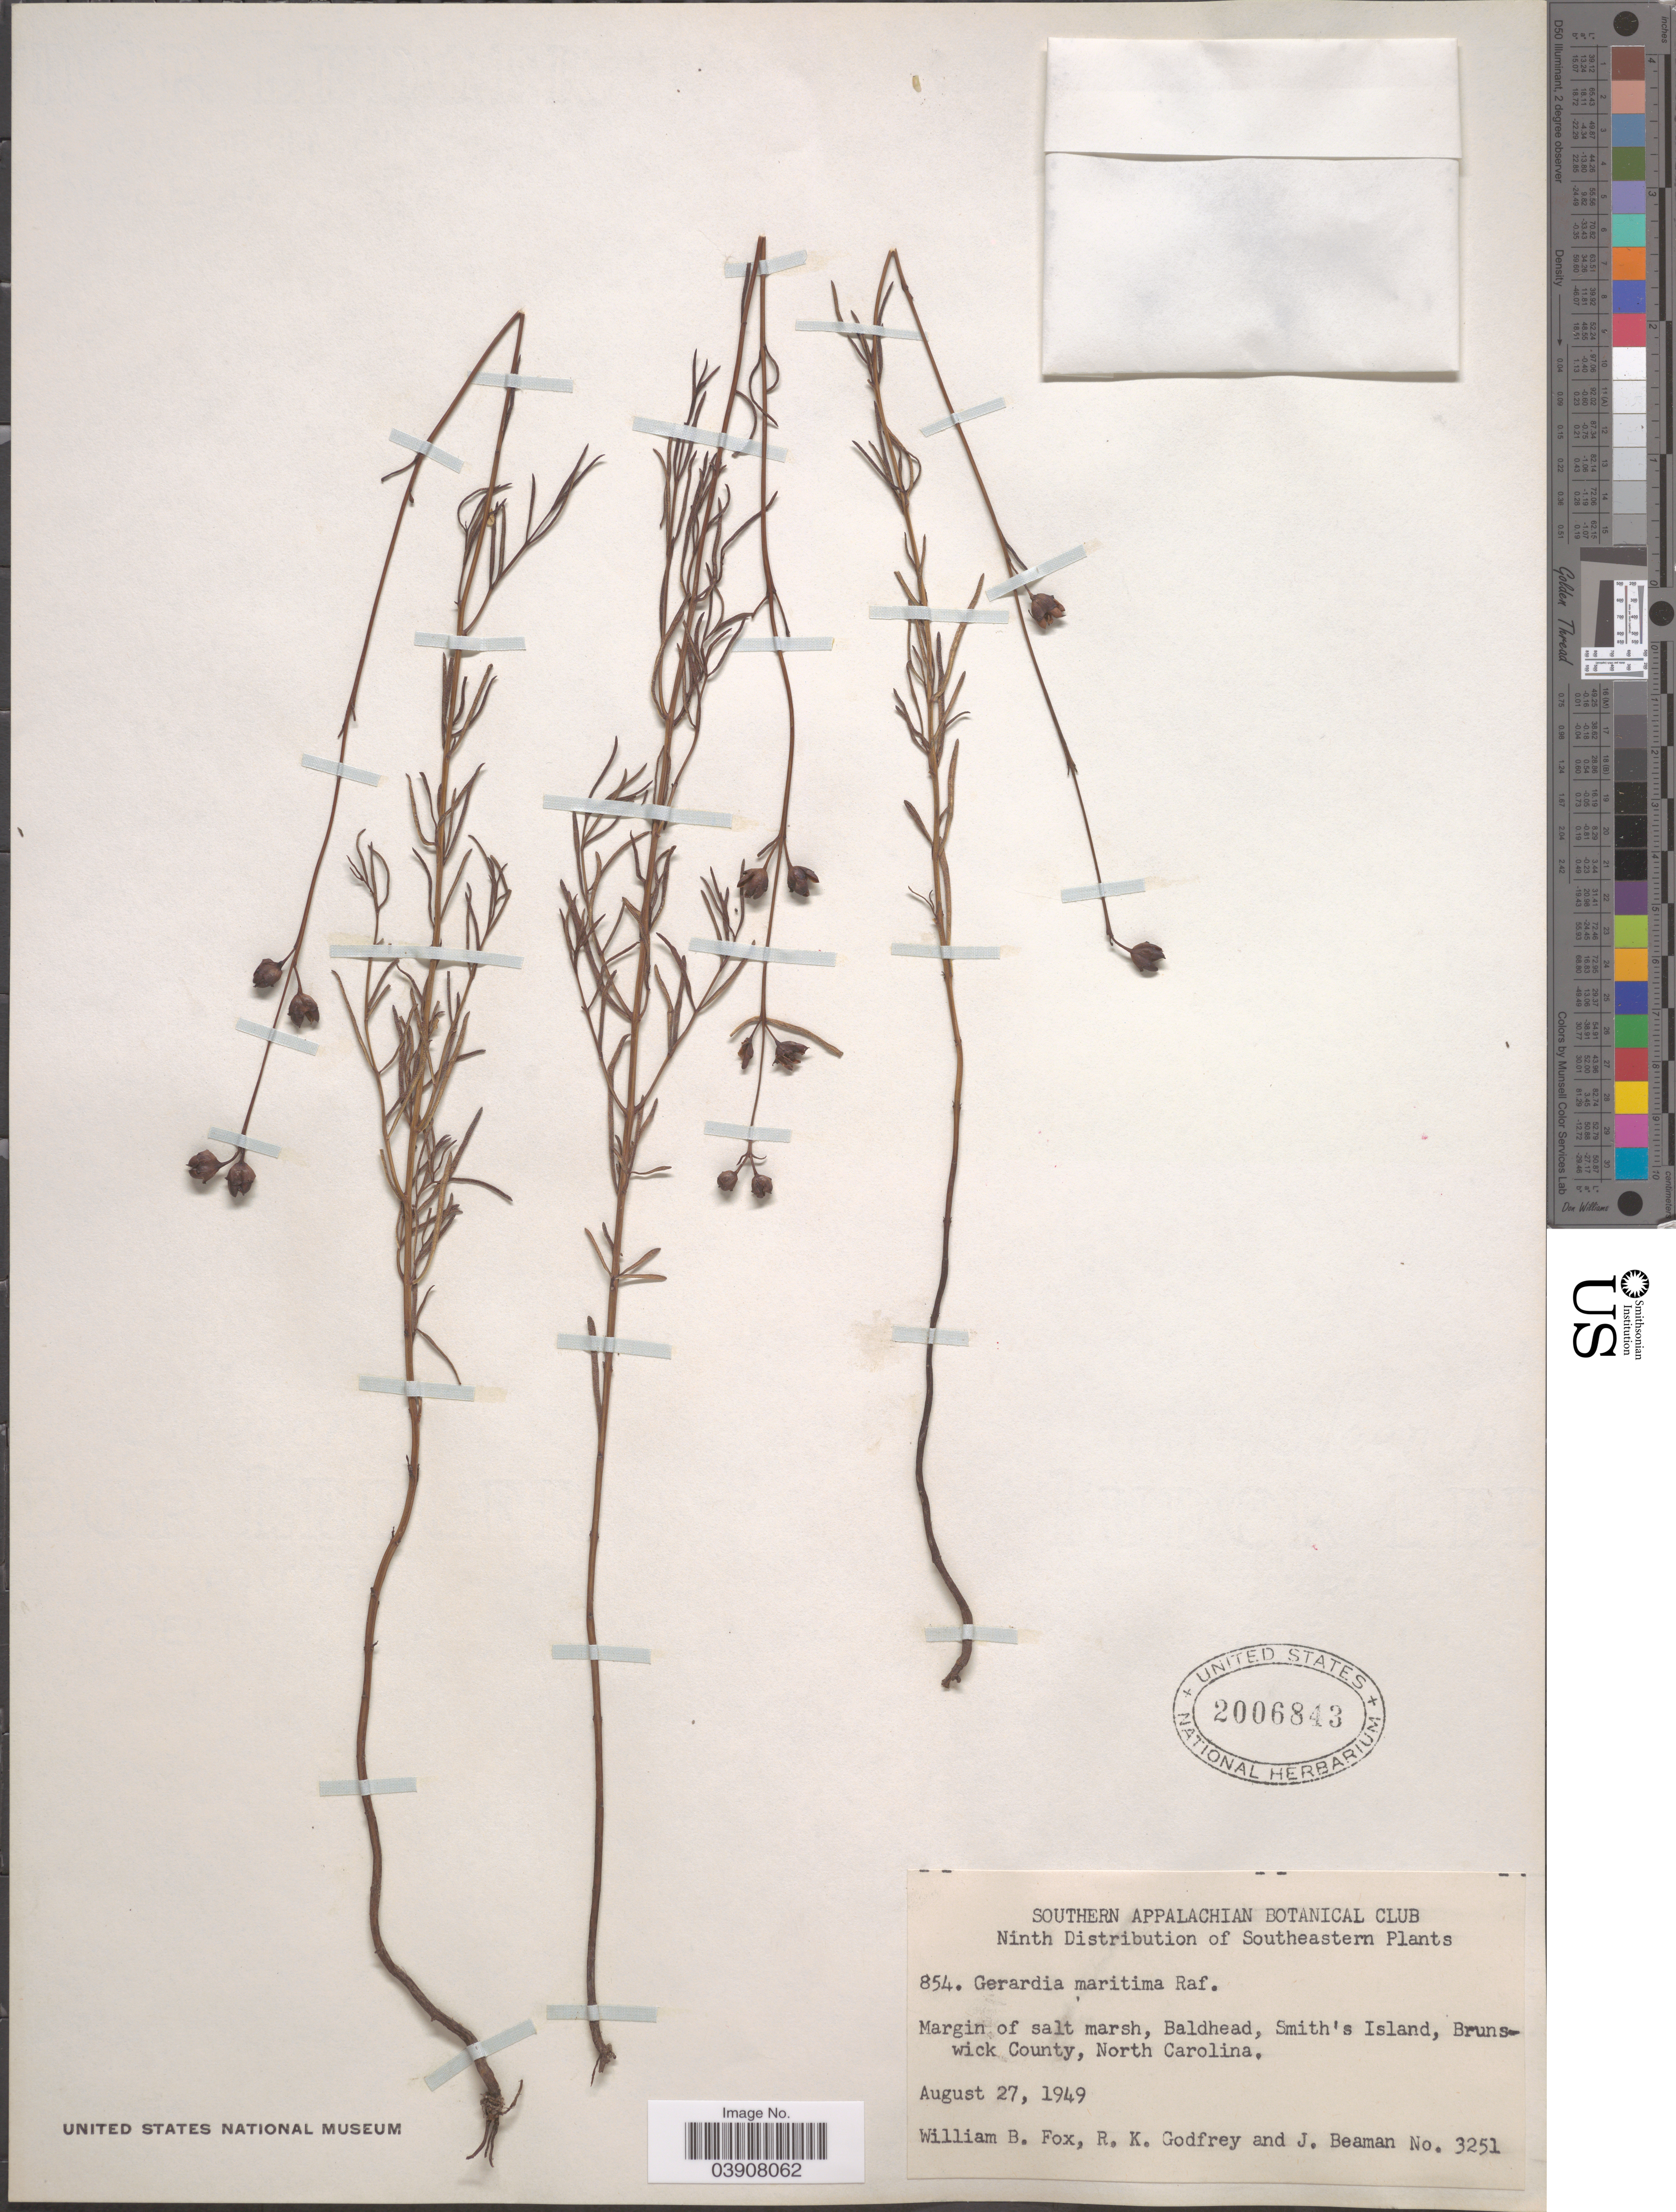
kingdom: Plantae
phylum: Tracheophyta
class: Magnoliopsida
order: Lamiales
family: Orobanchaceae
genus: Agalinis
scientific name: Agalinis maritima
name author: (Raf.) Raf.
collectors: W. B. Fox, R. K. Godfrey & J. H. Beaman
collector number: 3251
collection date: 1949-08-27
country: United States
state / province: North Carolina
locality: Southeastern. Baldhead, Smith's Island, Brunswick County.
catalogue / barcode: US 2006843